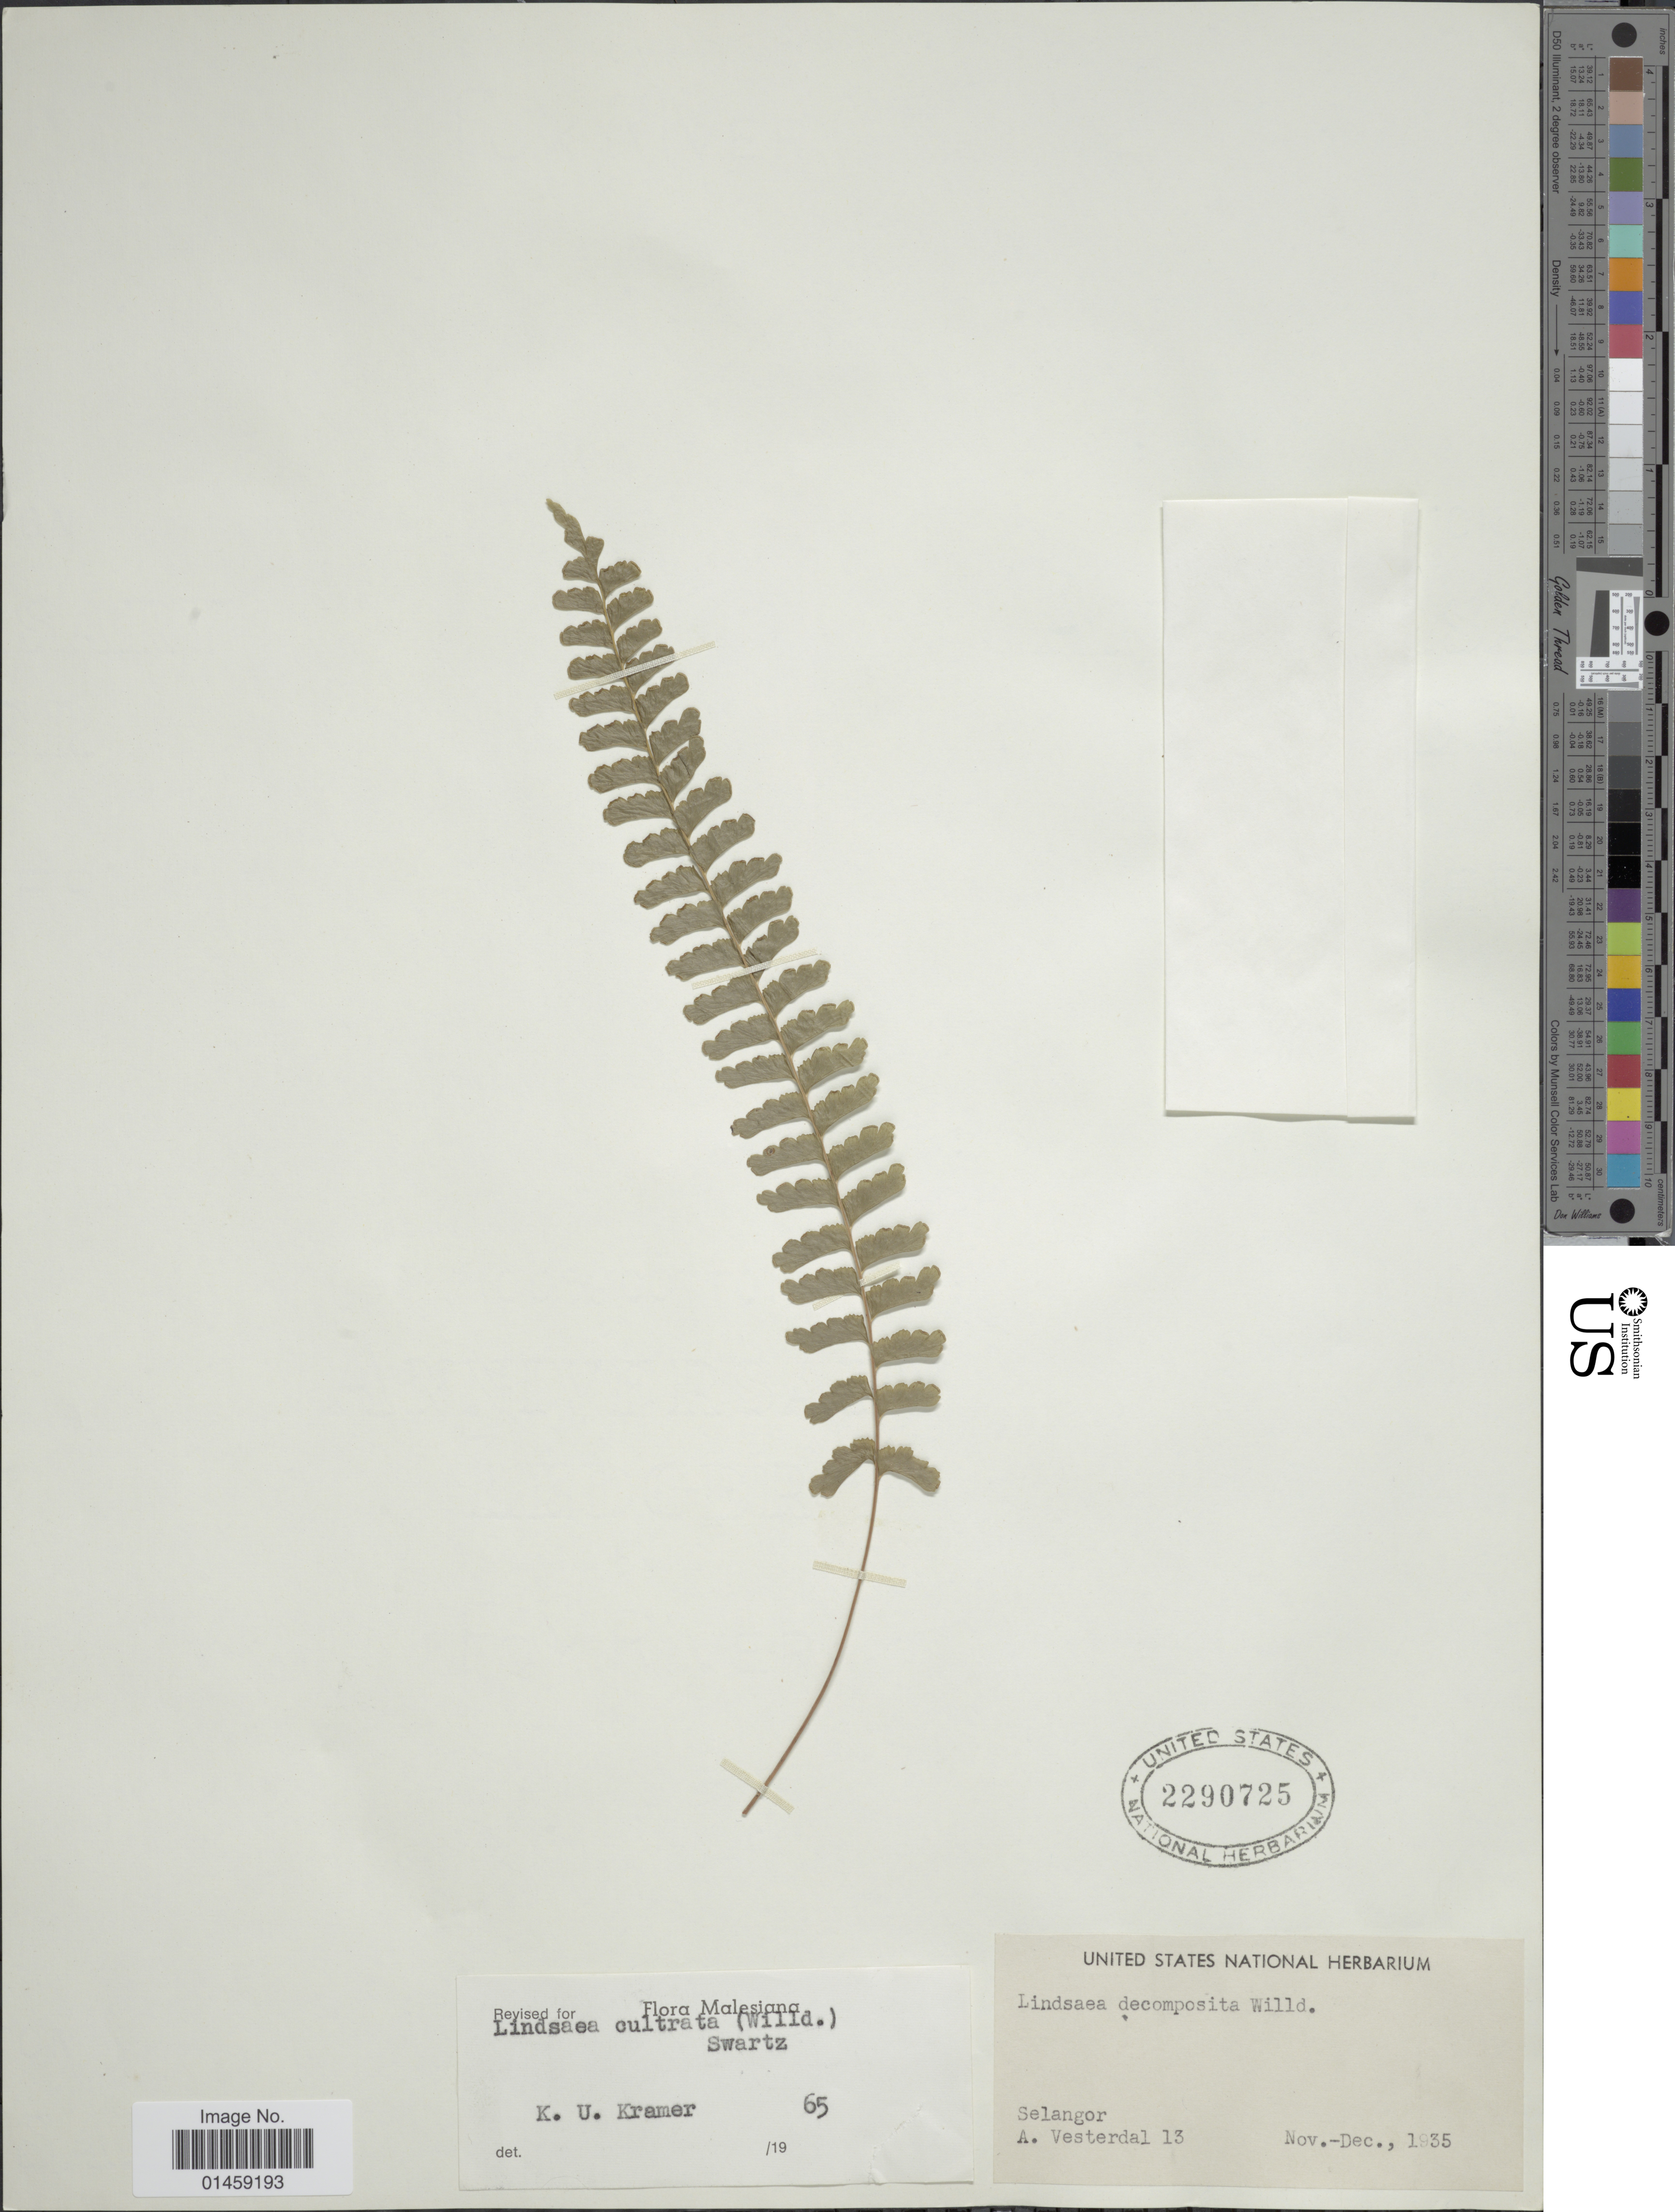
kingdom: Plantae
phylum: Tracheophyta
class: Polypodiopsida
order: Polypodiales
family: Lindsaeaceae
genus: Lindsaea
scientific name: Lindsaea odorata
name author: Roxb.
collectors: A. Vesterdal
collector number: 13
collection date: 1935-11/1935-12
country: Malaysia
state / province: Selangor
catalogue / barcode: US 2290725